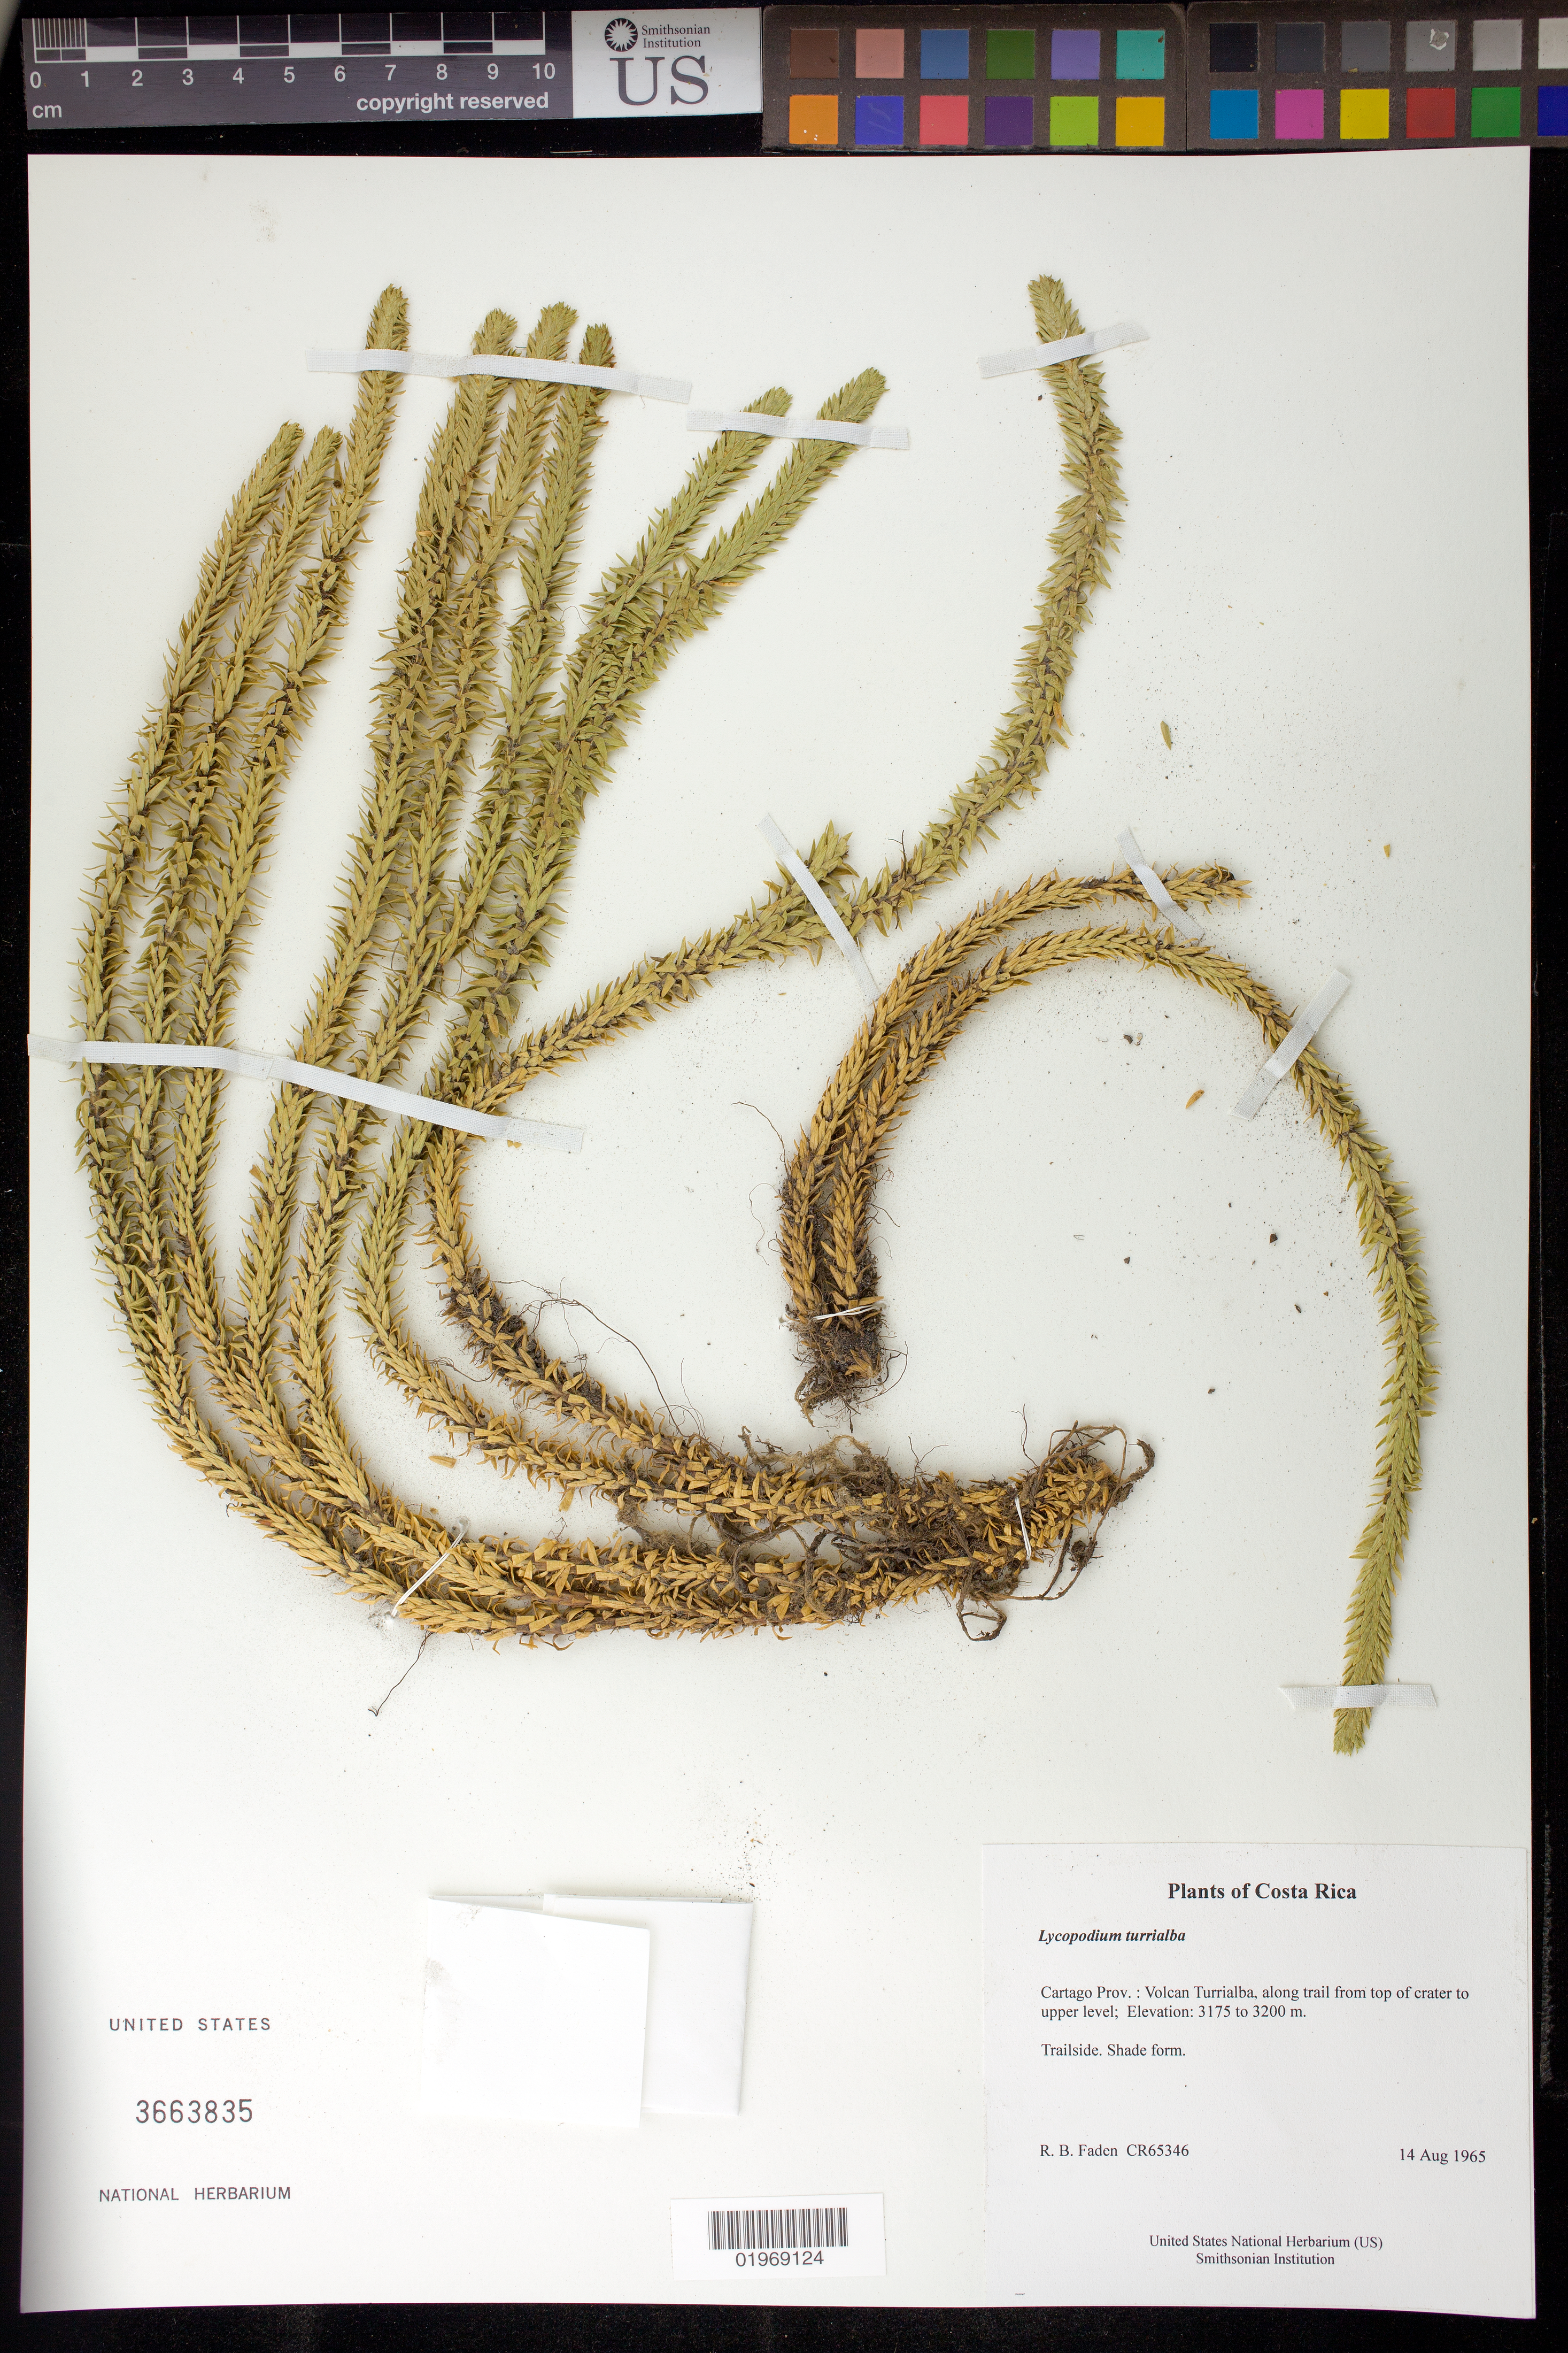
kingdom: Plantae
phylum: Tracheophyta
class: Lycopodiopsida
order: Lycopodiales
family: Lycopodiaceae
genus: Phlegmariurus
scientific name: Phlegmariurus talamancanus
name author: (B. Øllg.) B. Øllg.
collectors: R. B. Faden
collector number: CR65346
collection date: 1965-08-14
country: Costa Rica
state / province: Cartago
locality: Volcan Turrialba, along trail from top of crater to upper level.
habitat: Trailside. Shade form.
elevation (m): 3175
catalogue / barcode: US 3663835